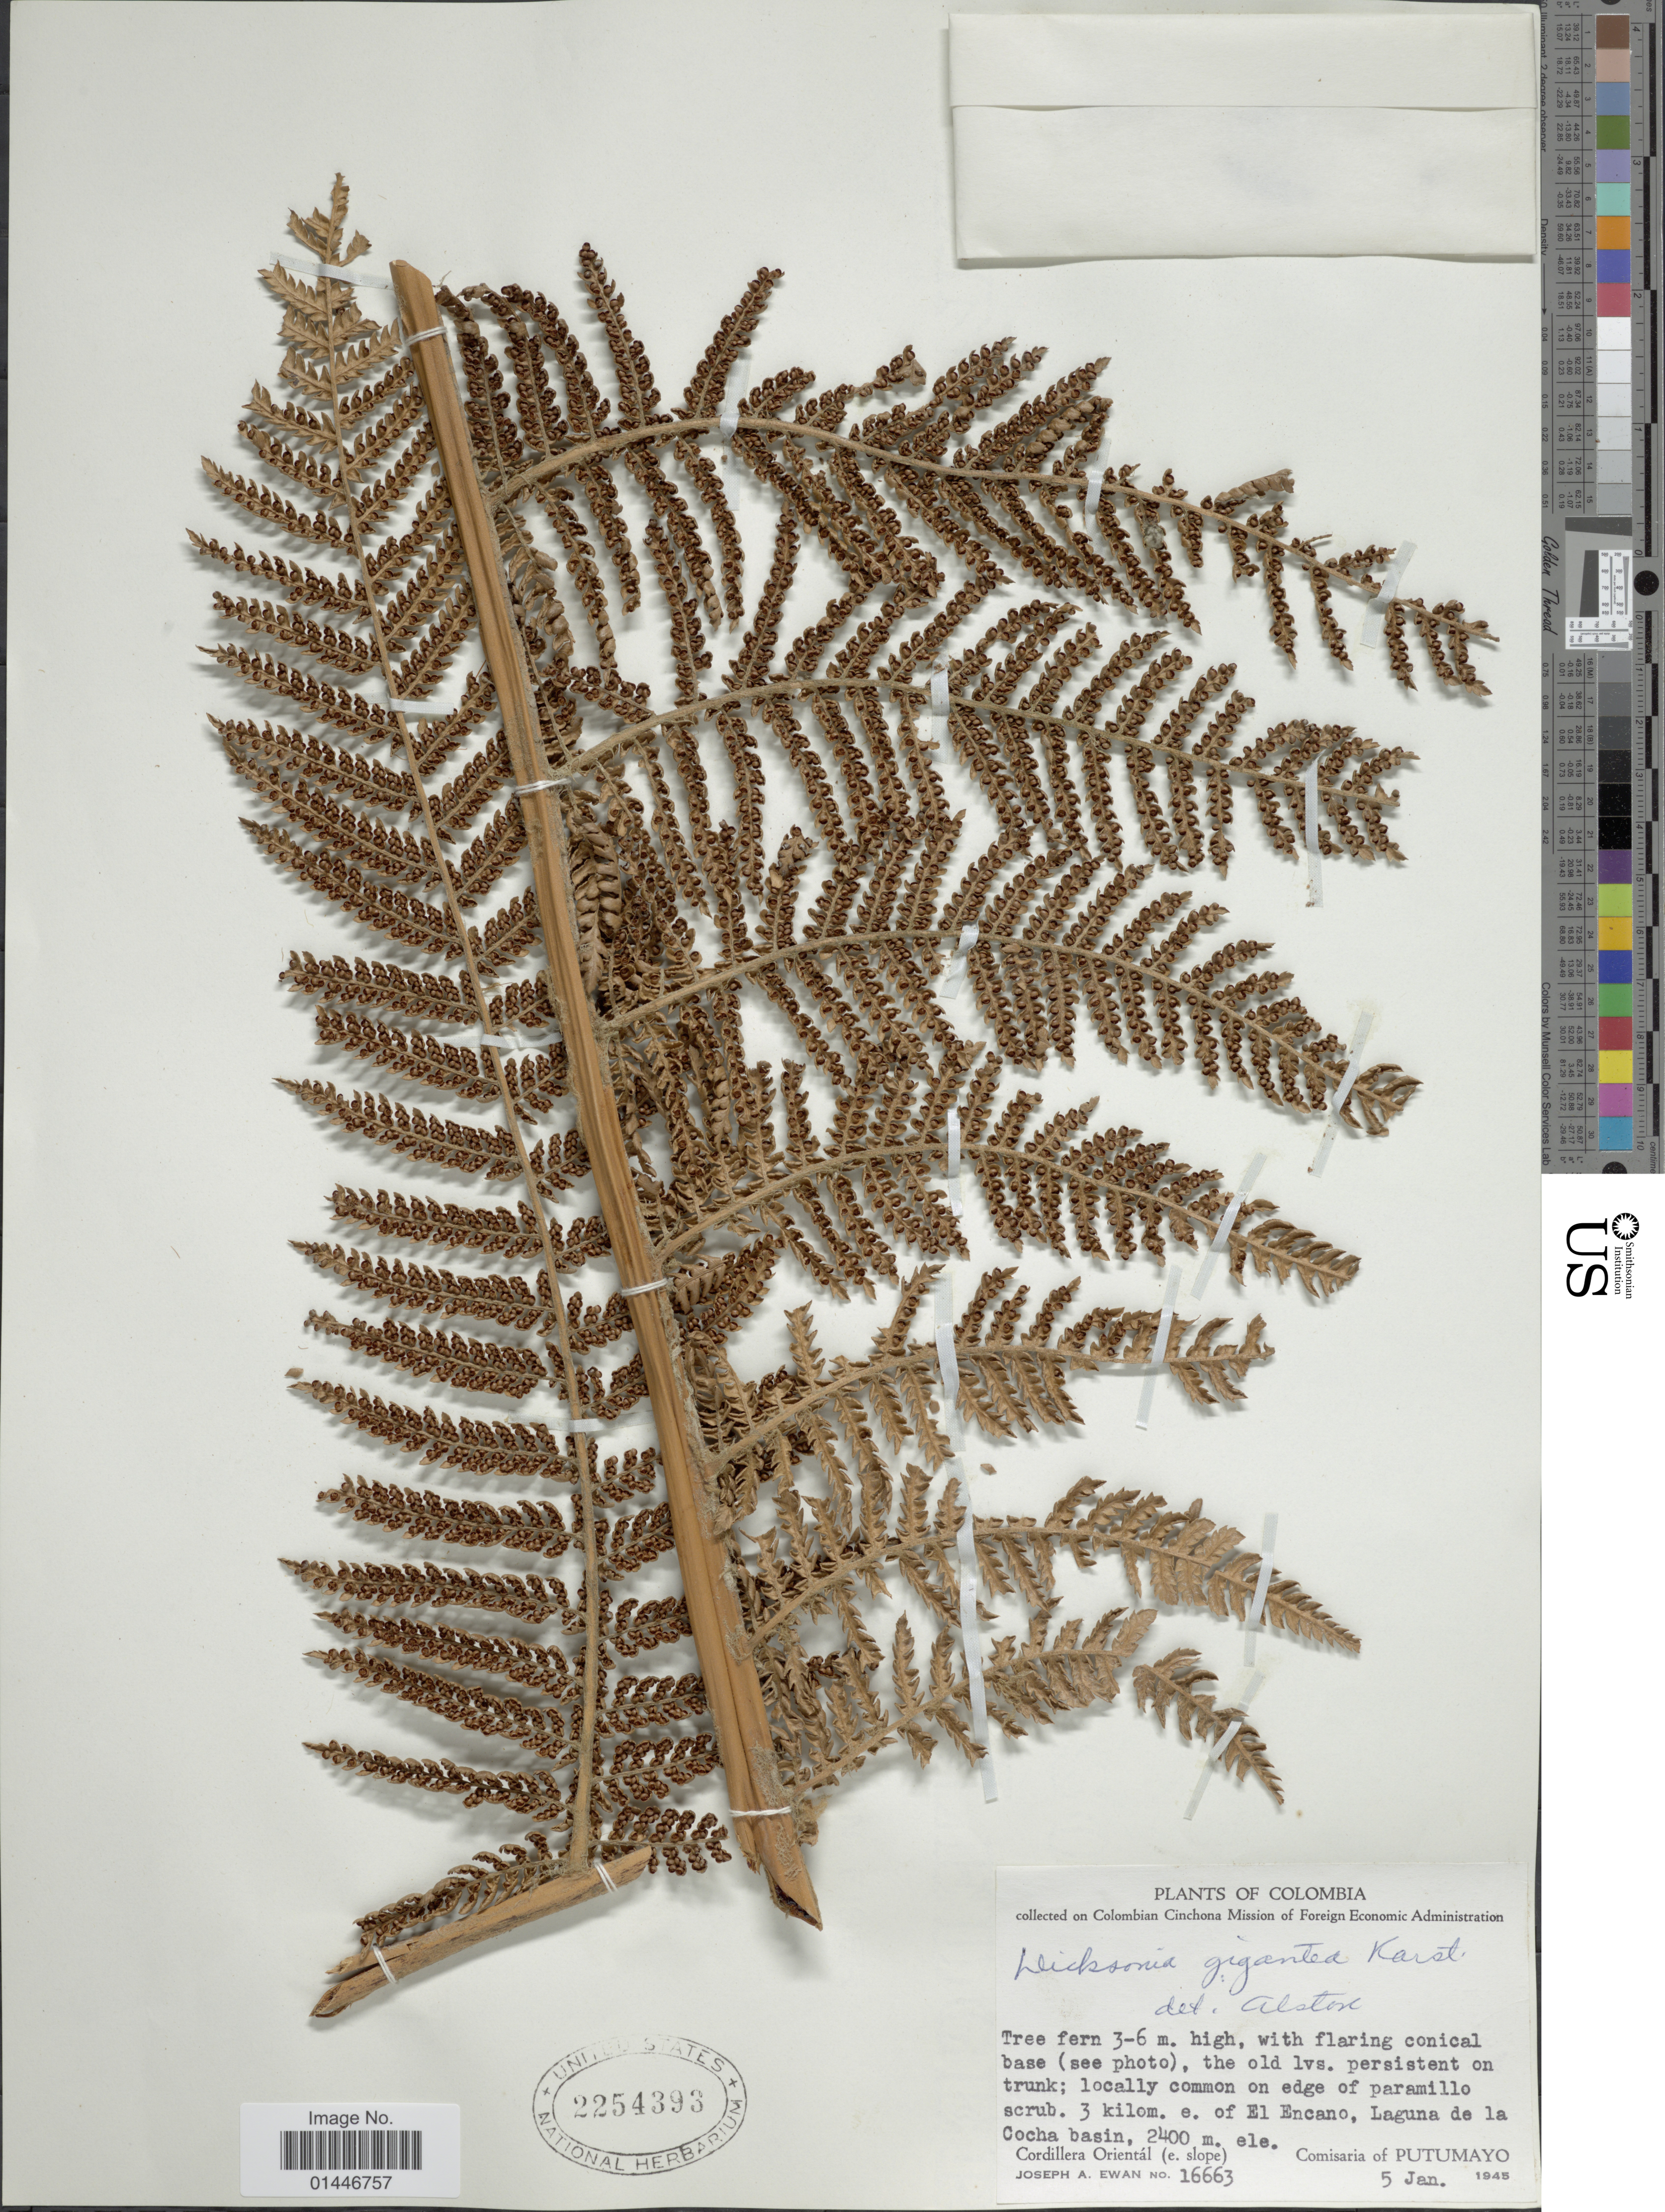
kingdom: Plantae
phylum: Tracheophyta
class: Polypodiopsida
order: Cyatheales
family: Dicksoniaceae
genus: Dicksonia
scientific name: Dicksonia karsteniana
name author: Klotzsch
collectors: J. A. Ewan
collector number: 16663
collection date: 1945-01-05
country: Colombia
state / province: Putumayo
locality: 3 kilom. e. of El Encano, Laguna de la Cocha basin, Cordillera Oriental (e. slope)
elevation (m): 2400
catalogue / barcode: US 2254393